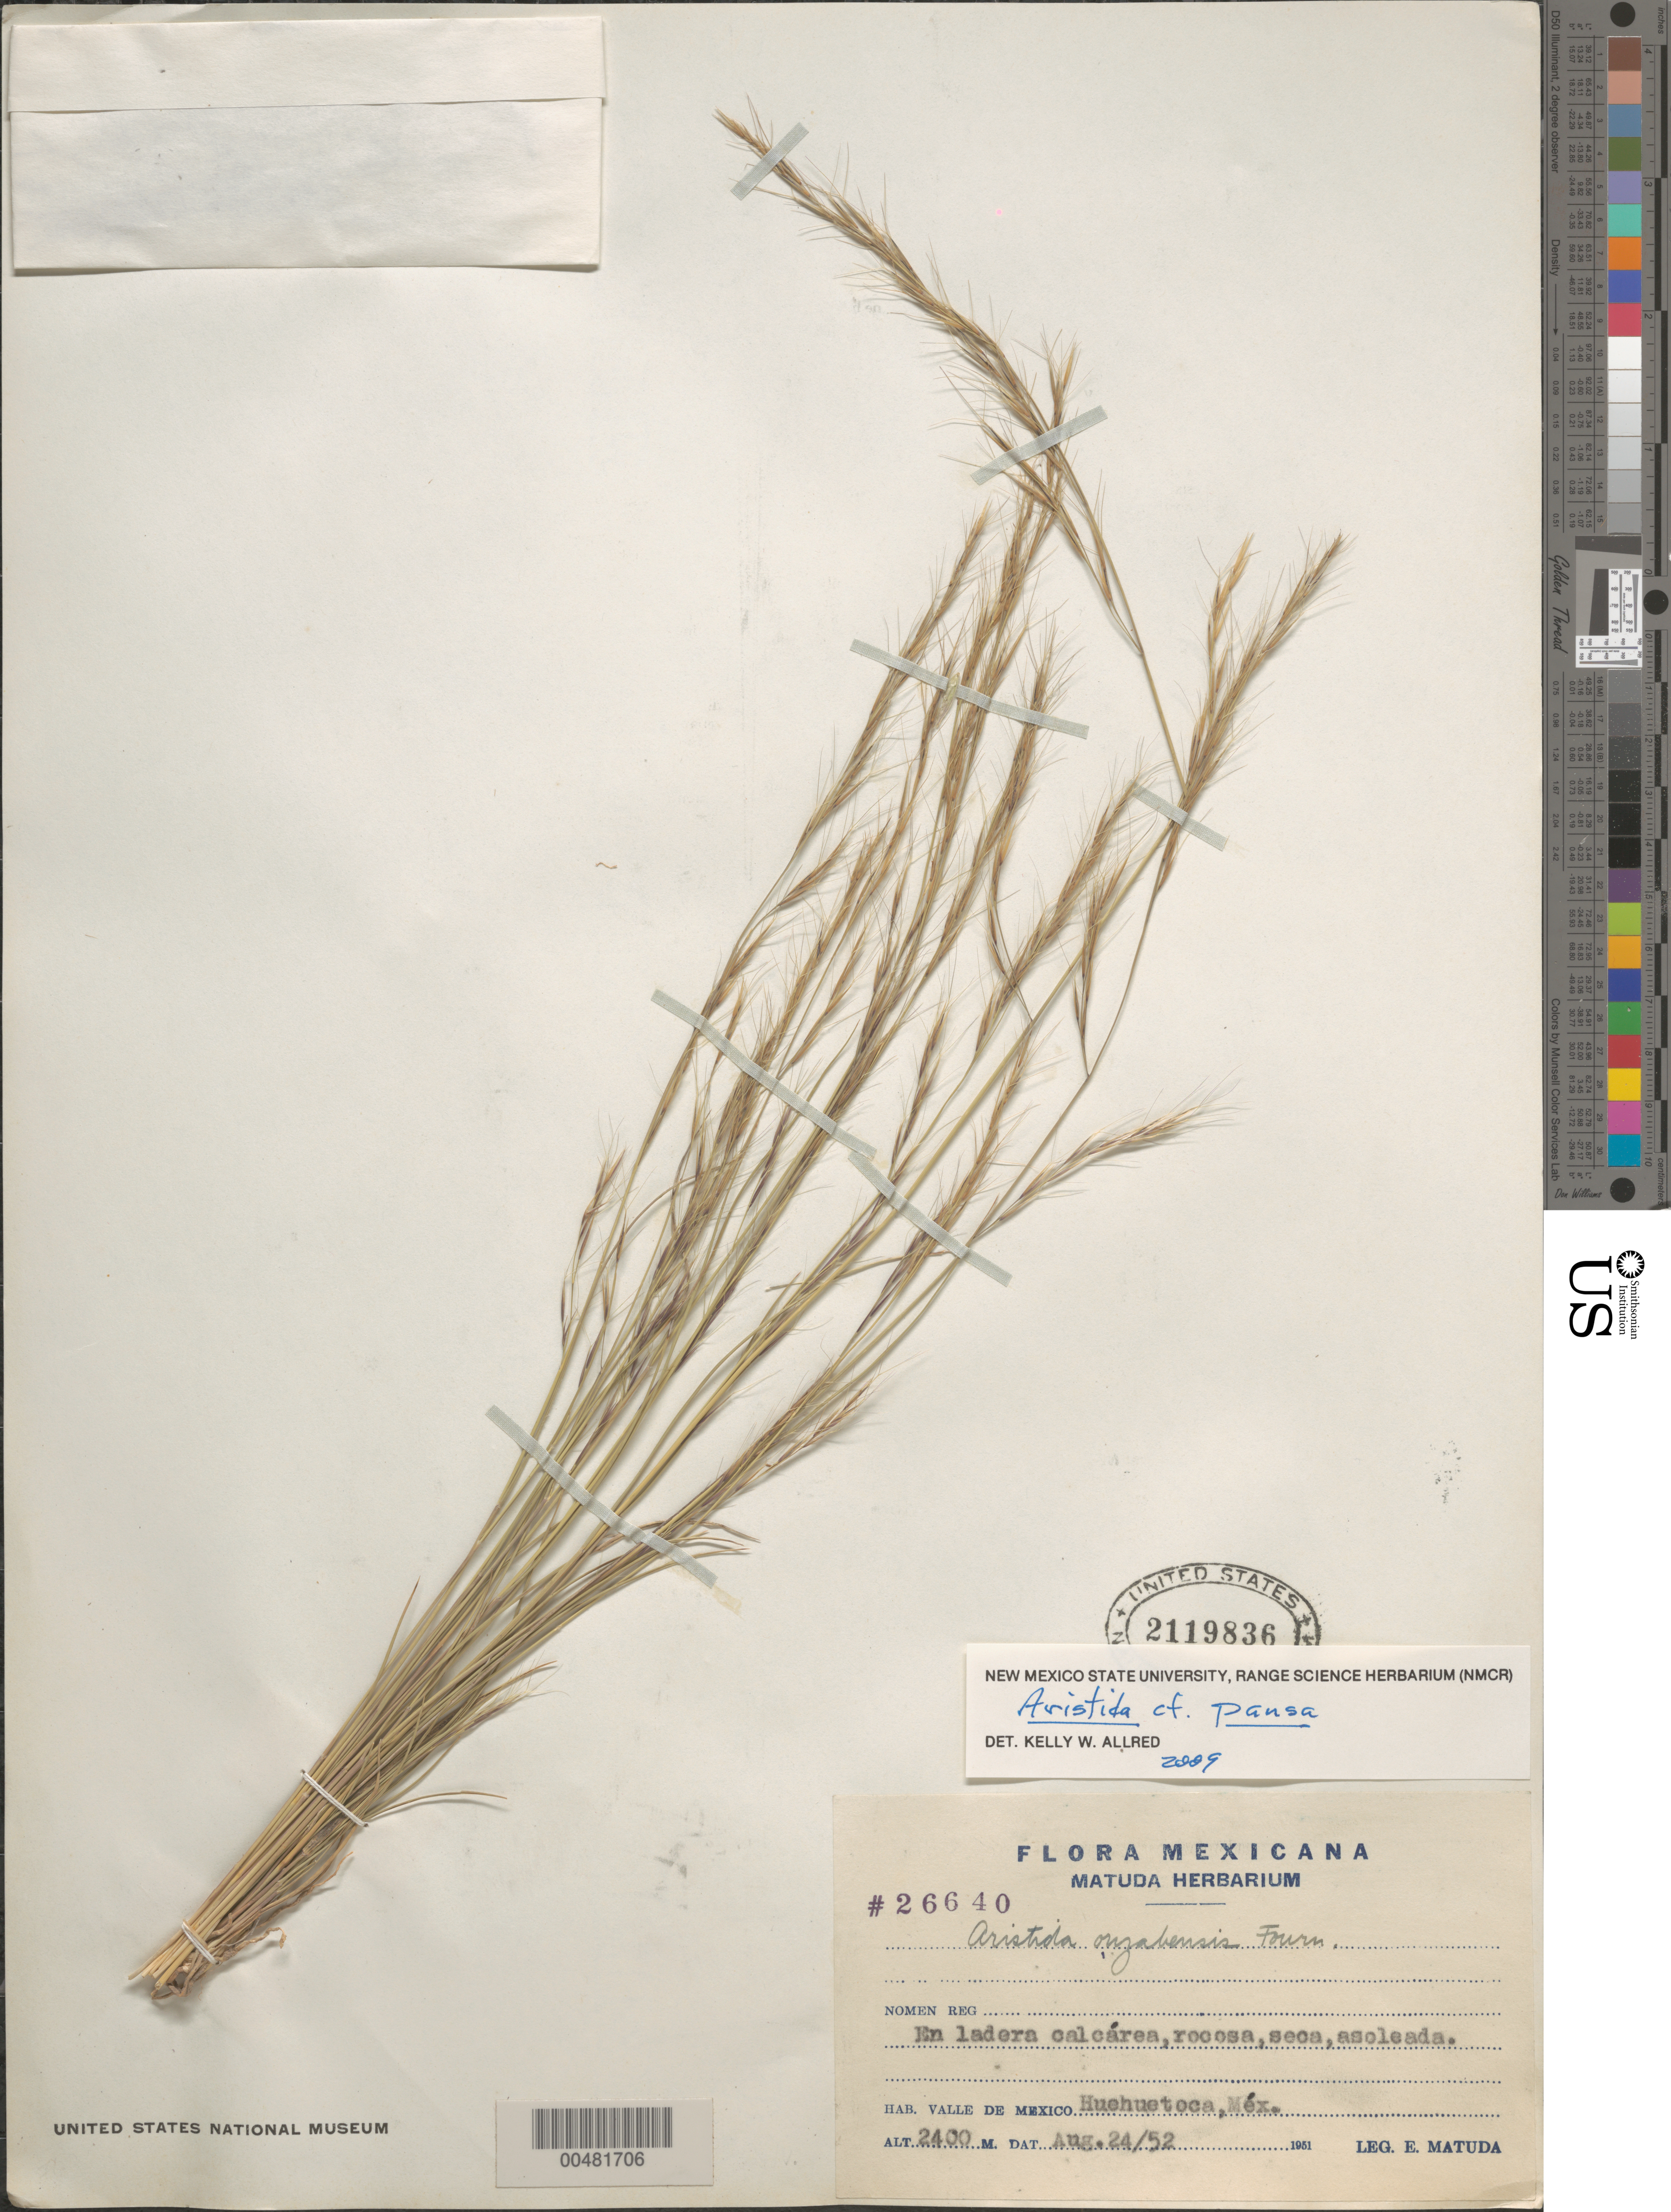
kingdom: Plantae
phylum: Tracheophyta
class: Liliopsida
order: Poales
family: Poaceae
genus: Aristida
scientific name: Aristida pansa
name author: Wooton & Standl.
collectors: E. Matuda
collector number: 26640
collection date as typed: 24 Aug 1952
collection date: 1952-08-24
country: Mexico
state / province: México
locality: Valle de Mexico, Huehueteca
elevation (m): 2400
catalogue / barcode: US 2119836